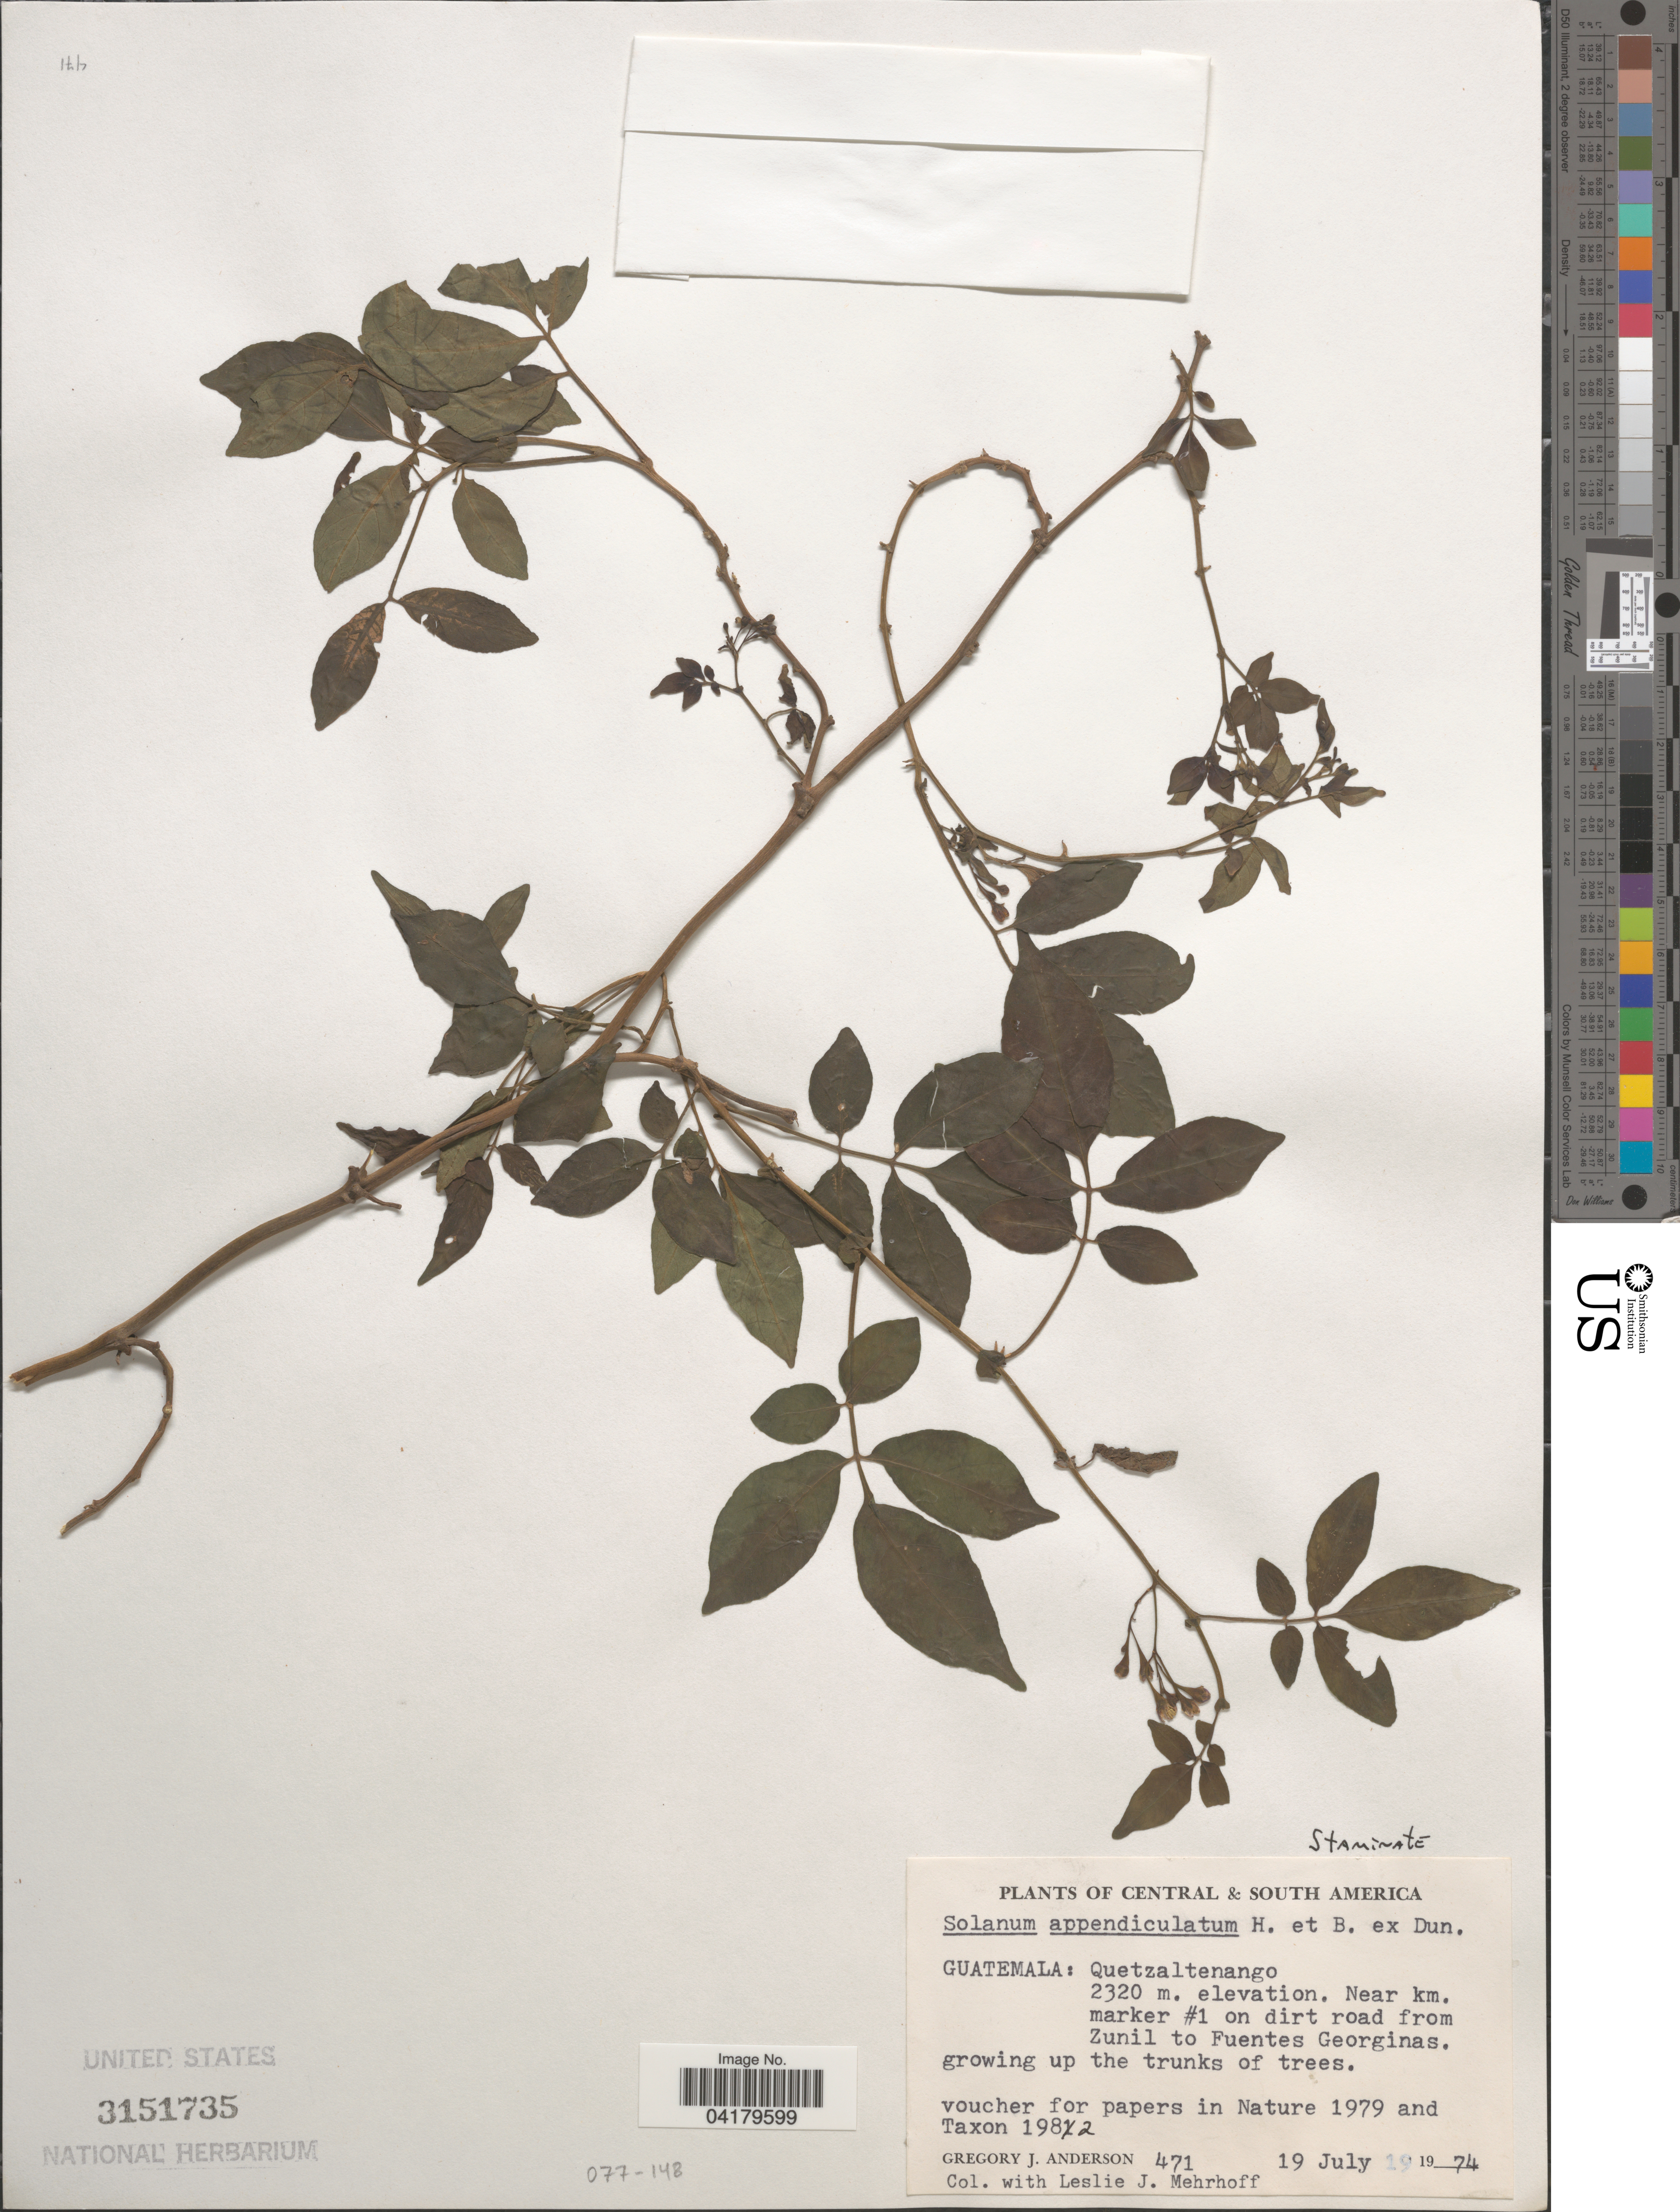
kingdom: Plantae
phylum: Tracheophyta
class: Magnoliopsida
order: Solanales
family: Solanaceae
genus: Solanum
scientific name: Solanum appendiculatum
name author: Humb. & Bonpl. ex Dunal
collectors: G. J. Anderson & L. Mehrhoff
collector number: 471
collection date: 1974-07-19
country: Guatemala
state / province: Quetzaltenango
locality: Quetzaltenango. Near km. marker #1 on dirt road from Zunil to Fuentes Georginas.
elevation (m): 2320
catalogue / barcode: US 3151735